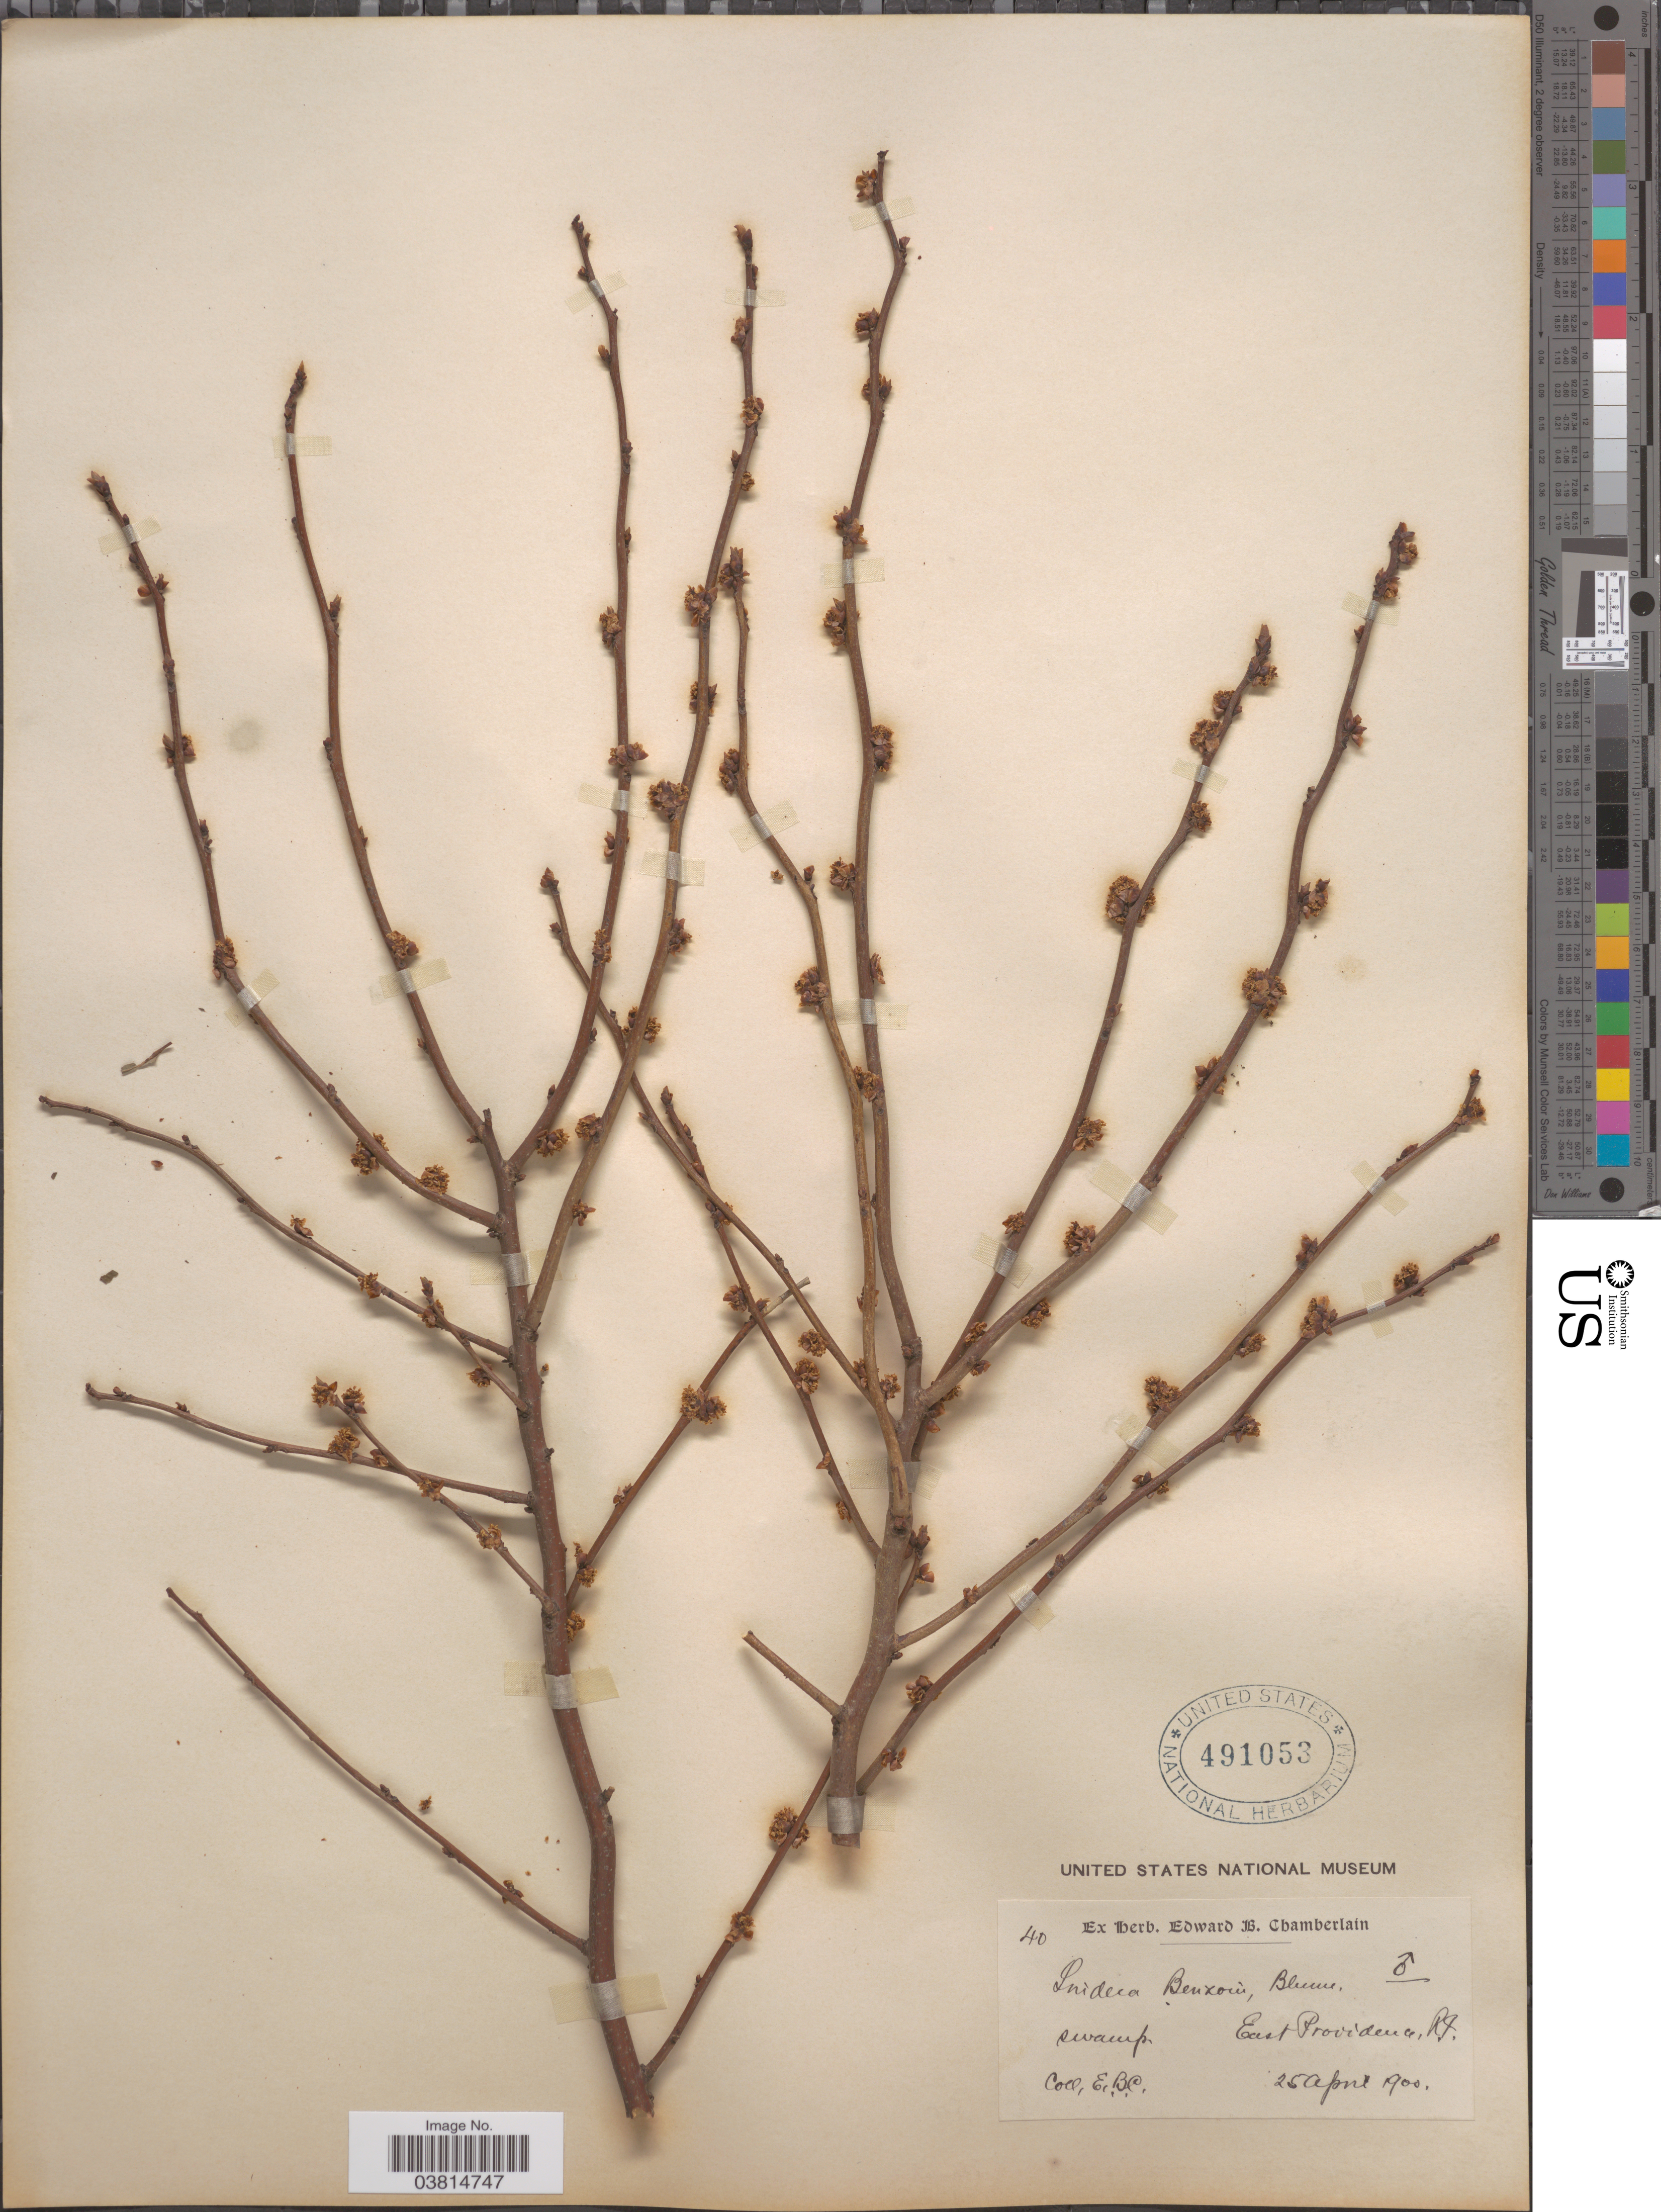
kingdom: Plantae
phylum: Tracheophyta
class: Magnoliopsida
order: Laurales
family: Lauraceae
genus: Lindera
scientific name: Lindera aestivalis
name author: Blume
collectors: E. Chamberlain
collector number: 40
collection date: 1900-04-25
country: United States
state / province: Rhode Island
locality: East Providence.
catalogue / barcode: US 491053